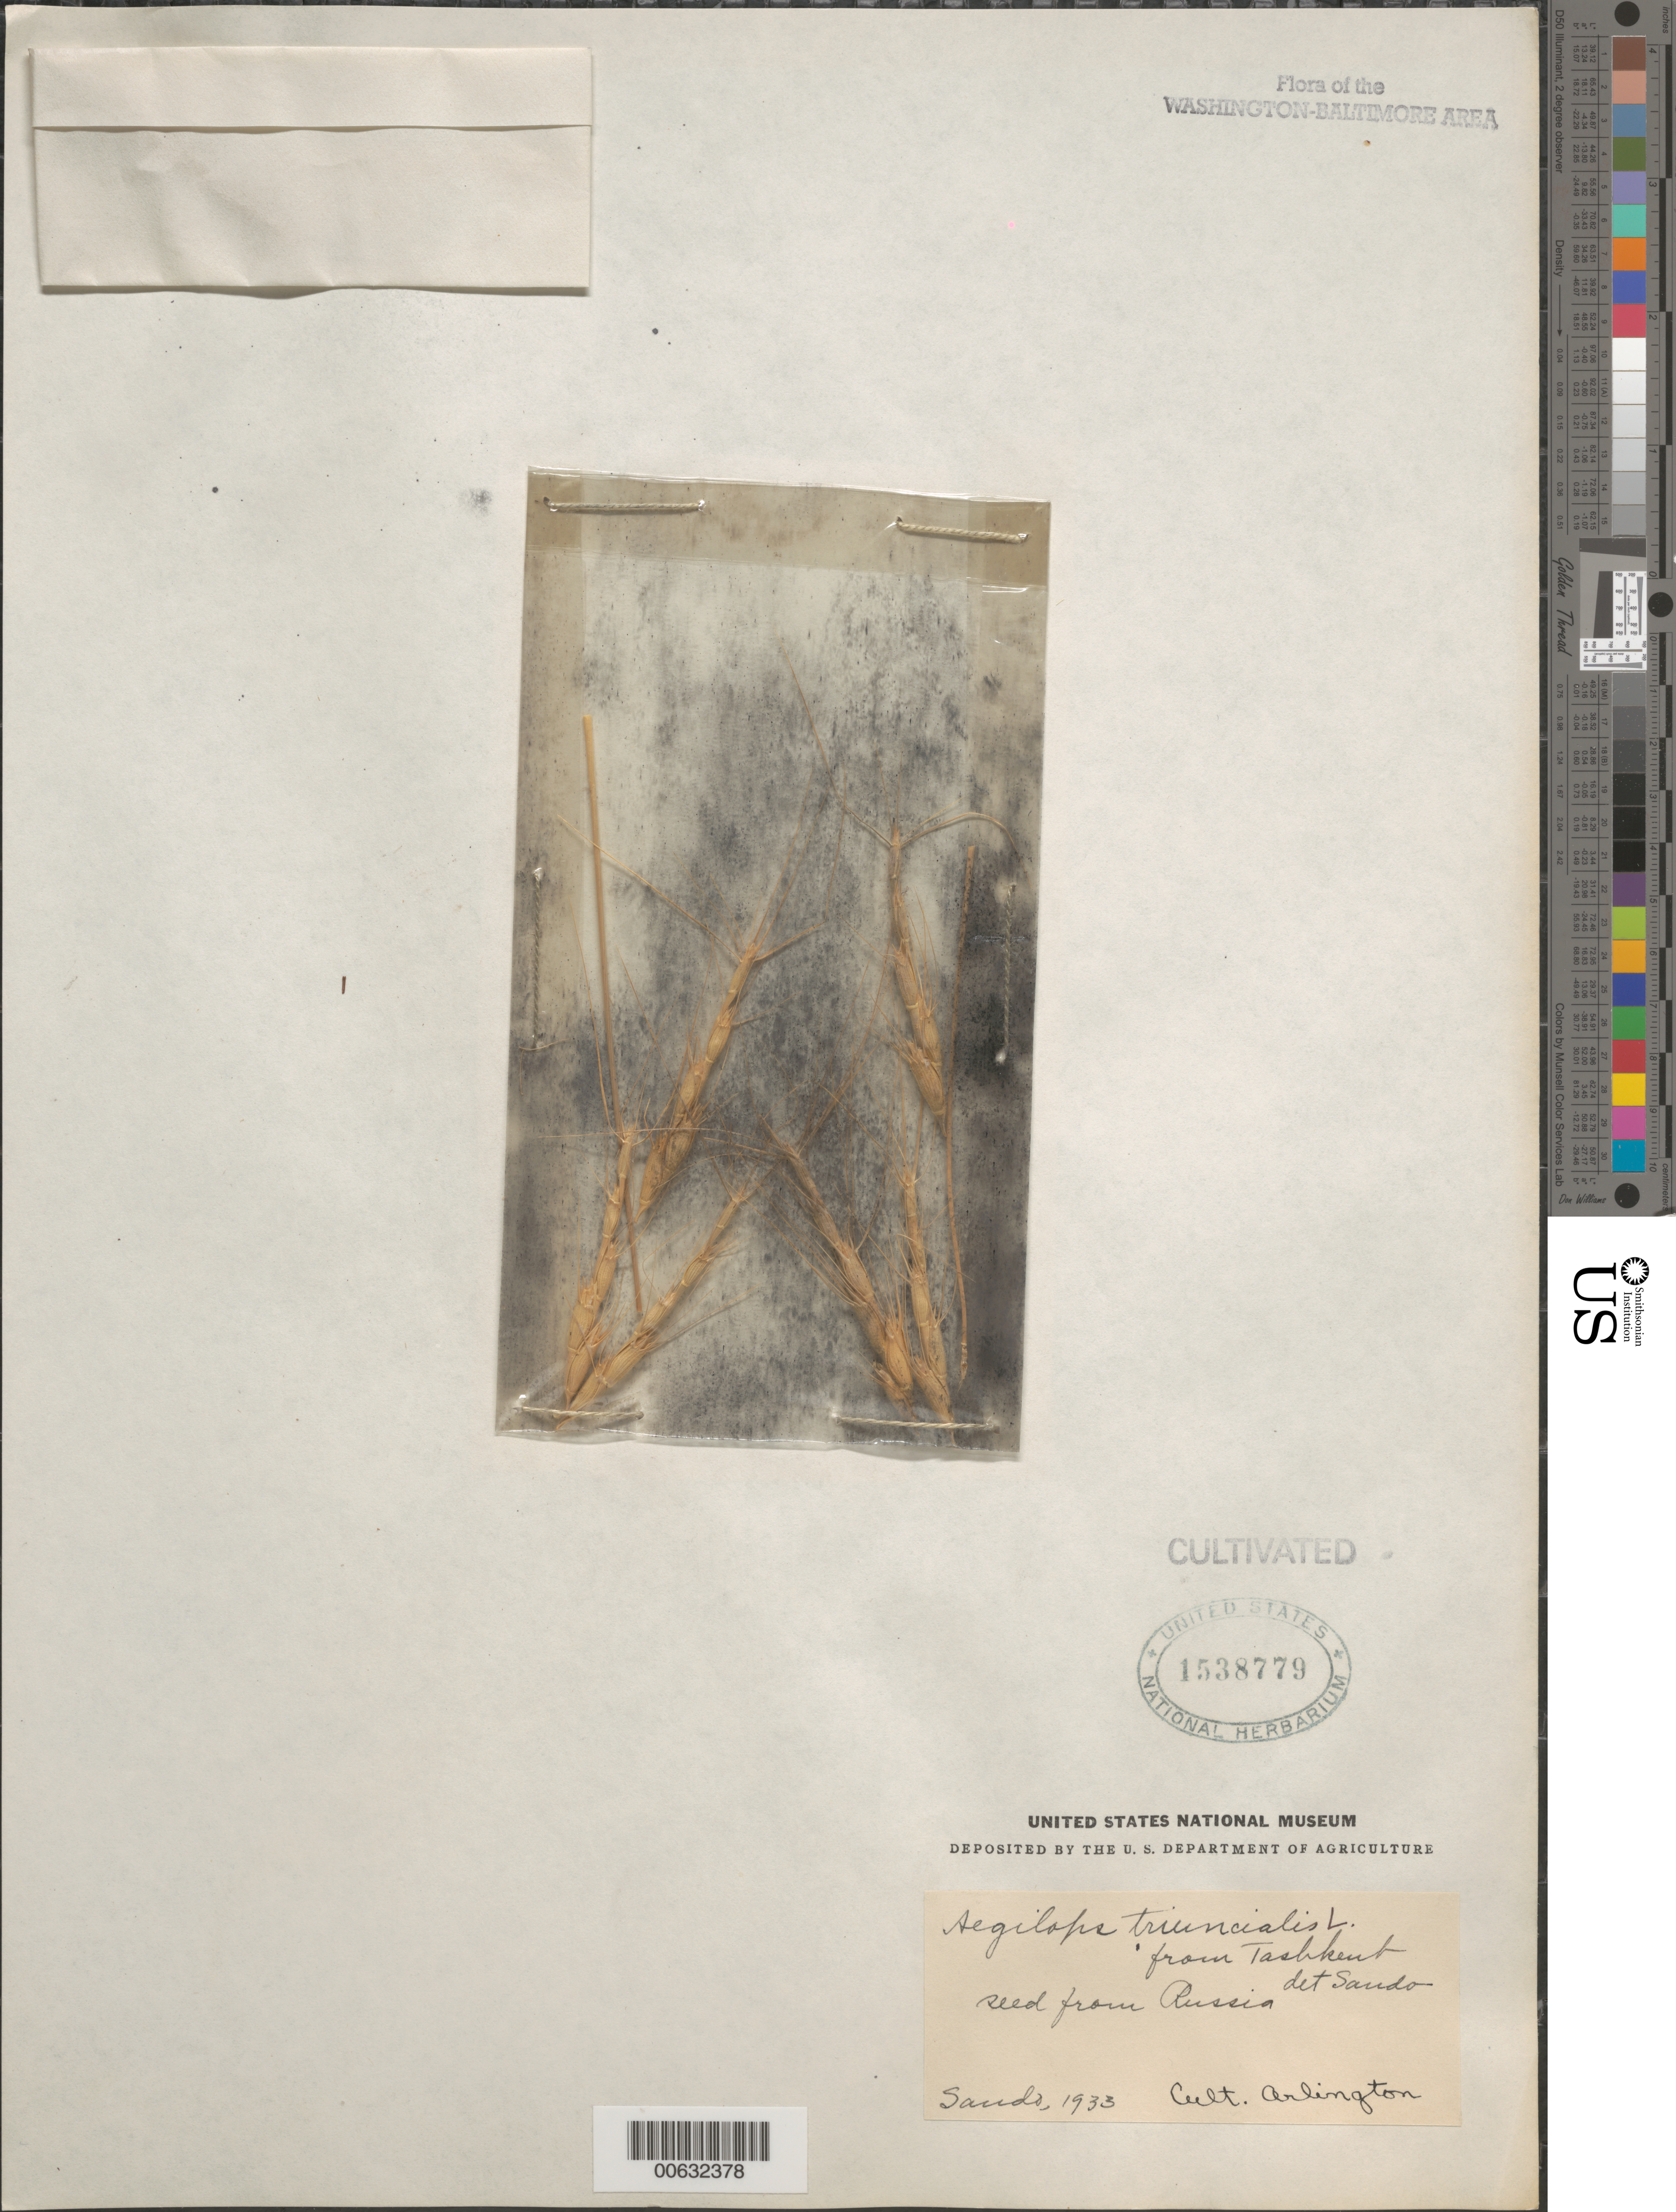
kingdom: Plantae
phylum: Tracheophyta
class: Liliopsida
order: Poales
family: Poaceae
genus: Aegilops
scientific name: Aegilops triuncialis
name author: L.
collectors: -. Sando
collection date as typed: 1933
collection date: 1933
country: United States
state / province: Virginia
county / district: Arlington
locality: Arlington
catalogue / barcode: US 1538779